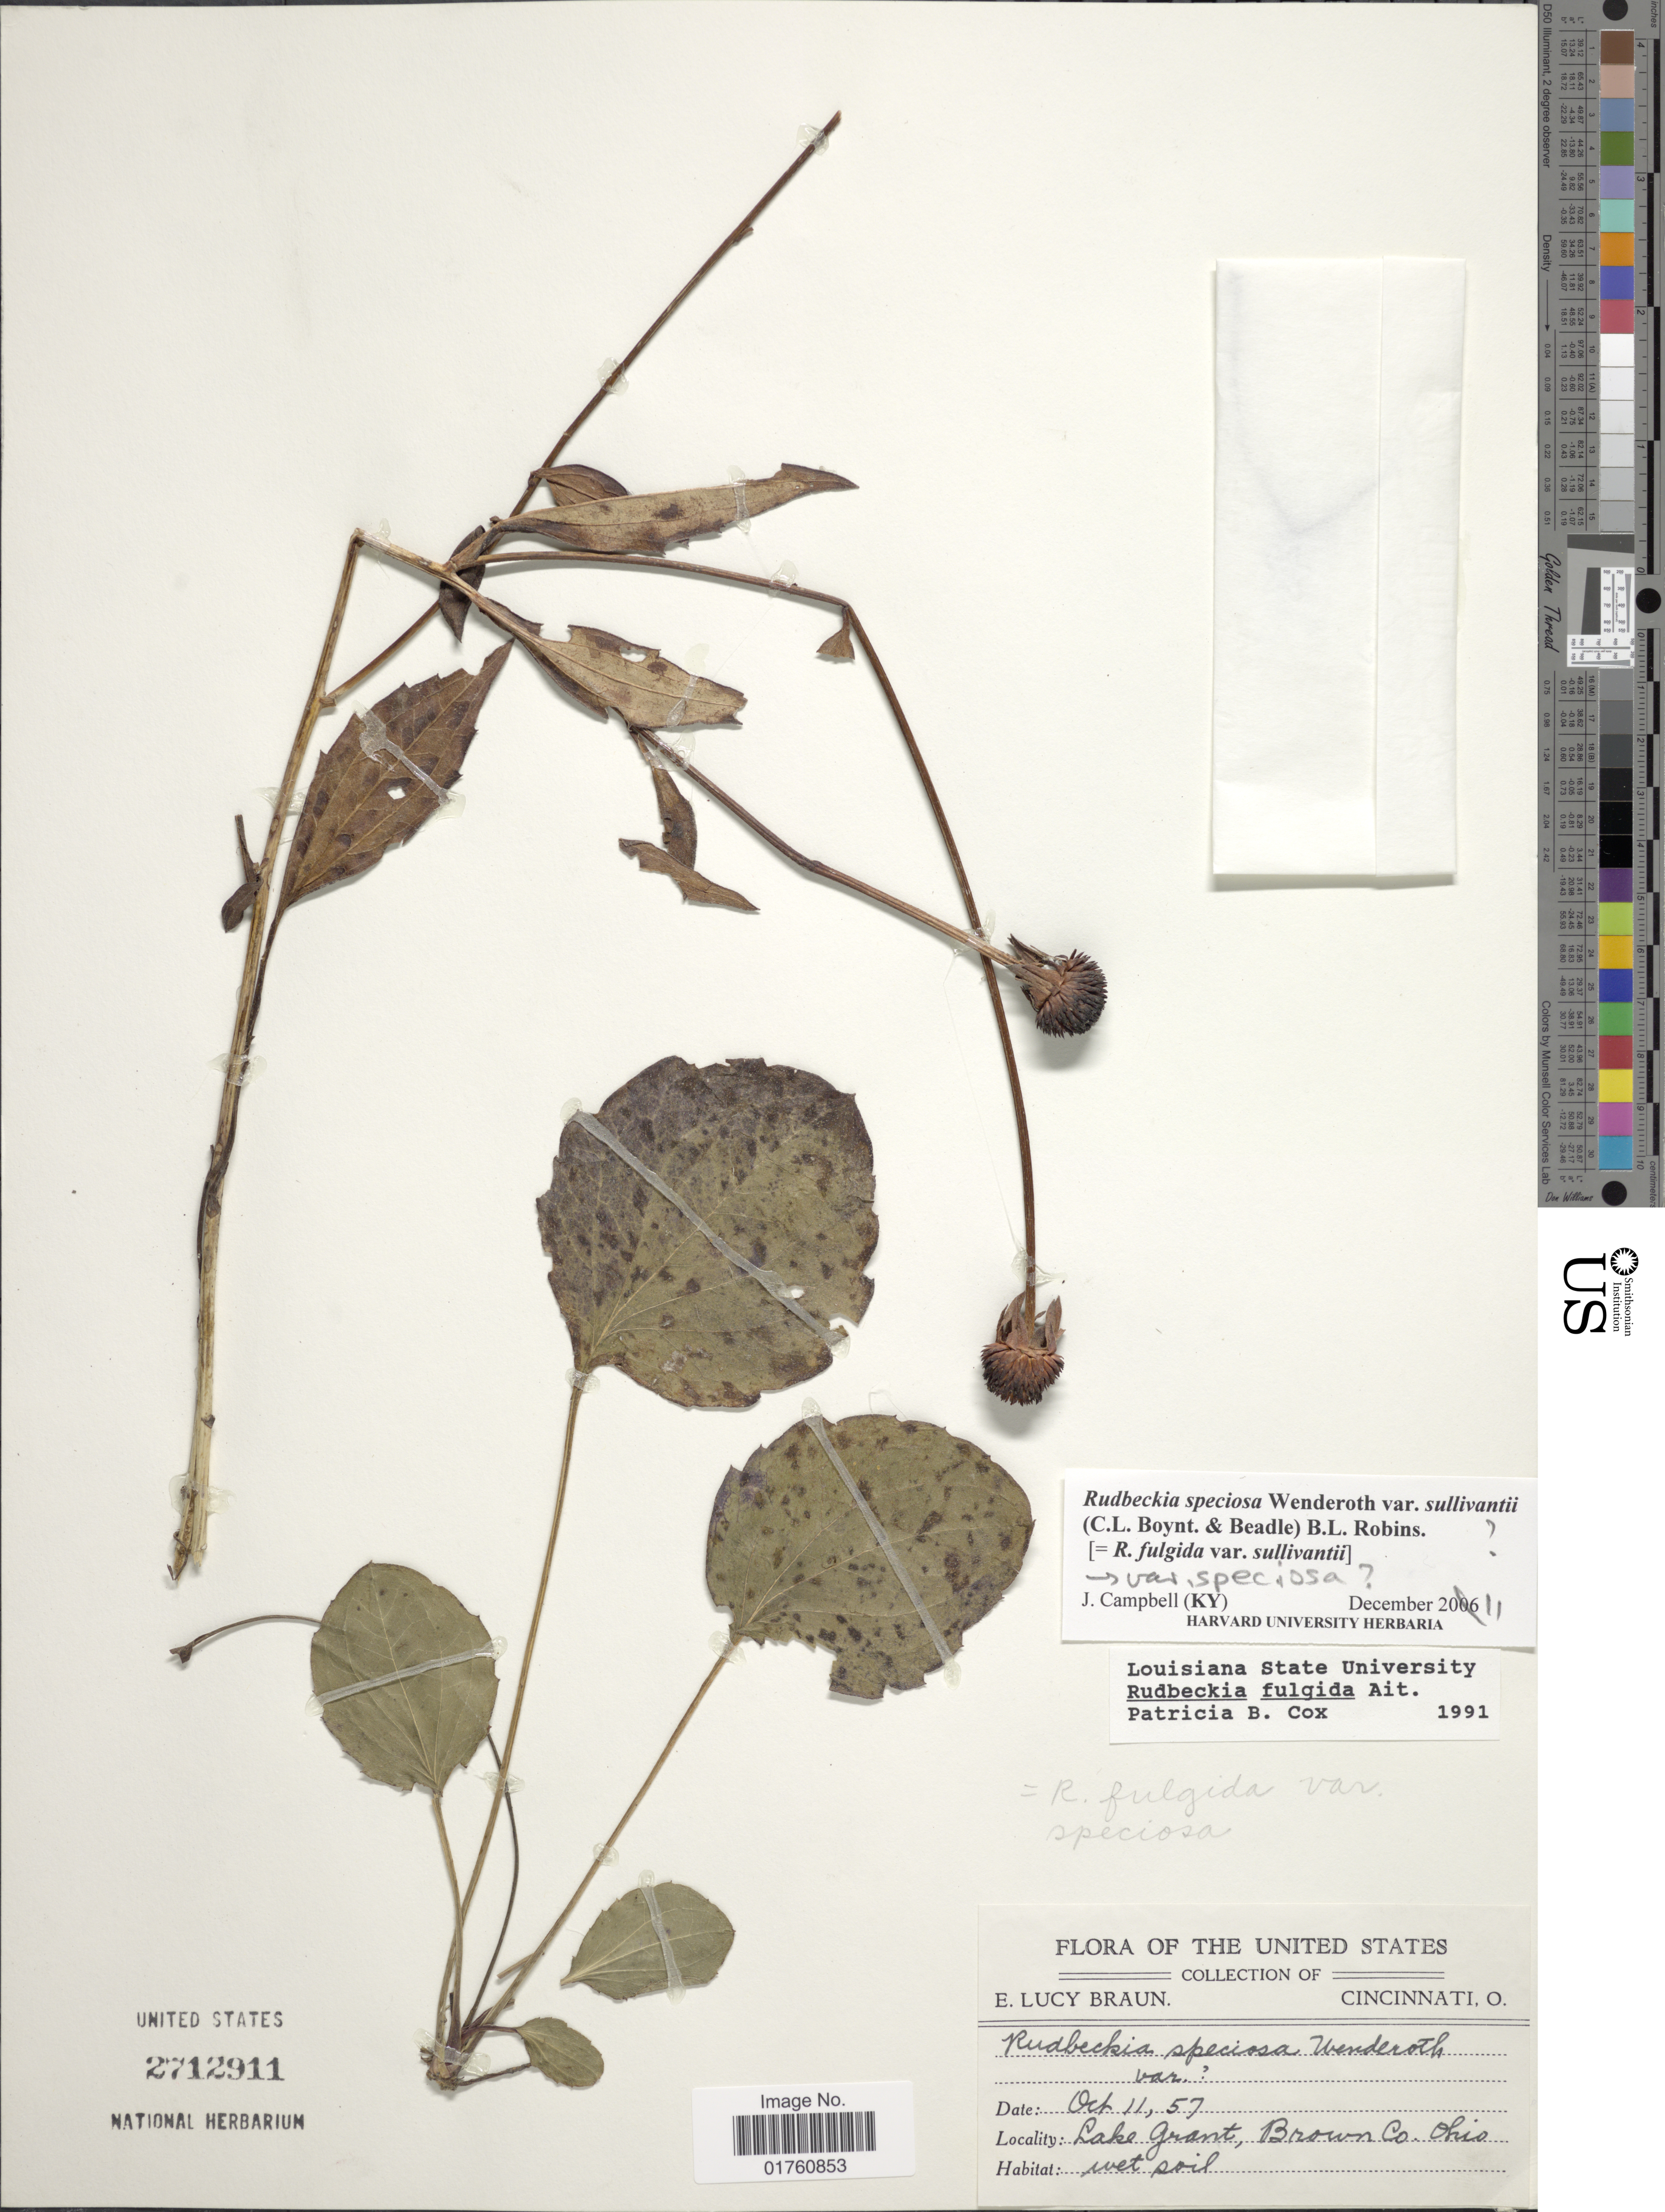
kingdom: Plantae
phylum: Tracheophyta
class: Magnoliopsida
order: Asterales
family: Asteraceae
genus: Rudbeckia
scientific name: Rudbeckia fulgida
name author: Aiton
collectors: E. L. Braun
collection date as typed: Transcribed d/m/y: 11/10/57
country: United States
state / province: Ohio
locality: Lake Grant, Brown Co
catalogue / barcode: US 2712911